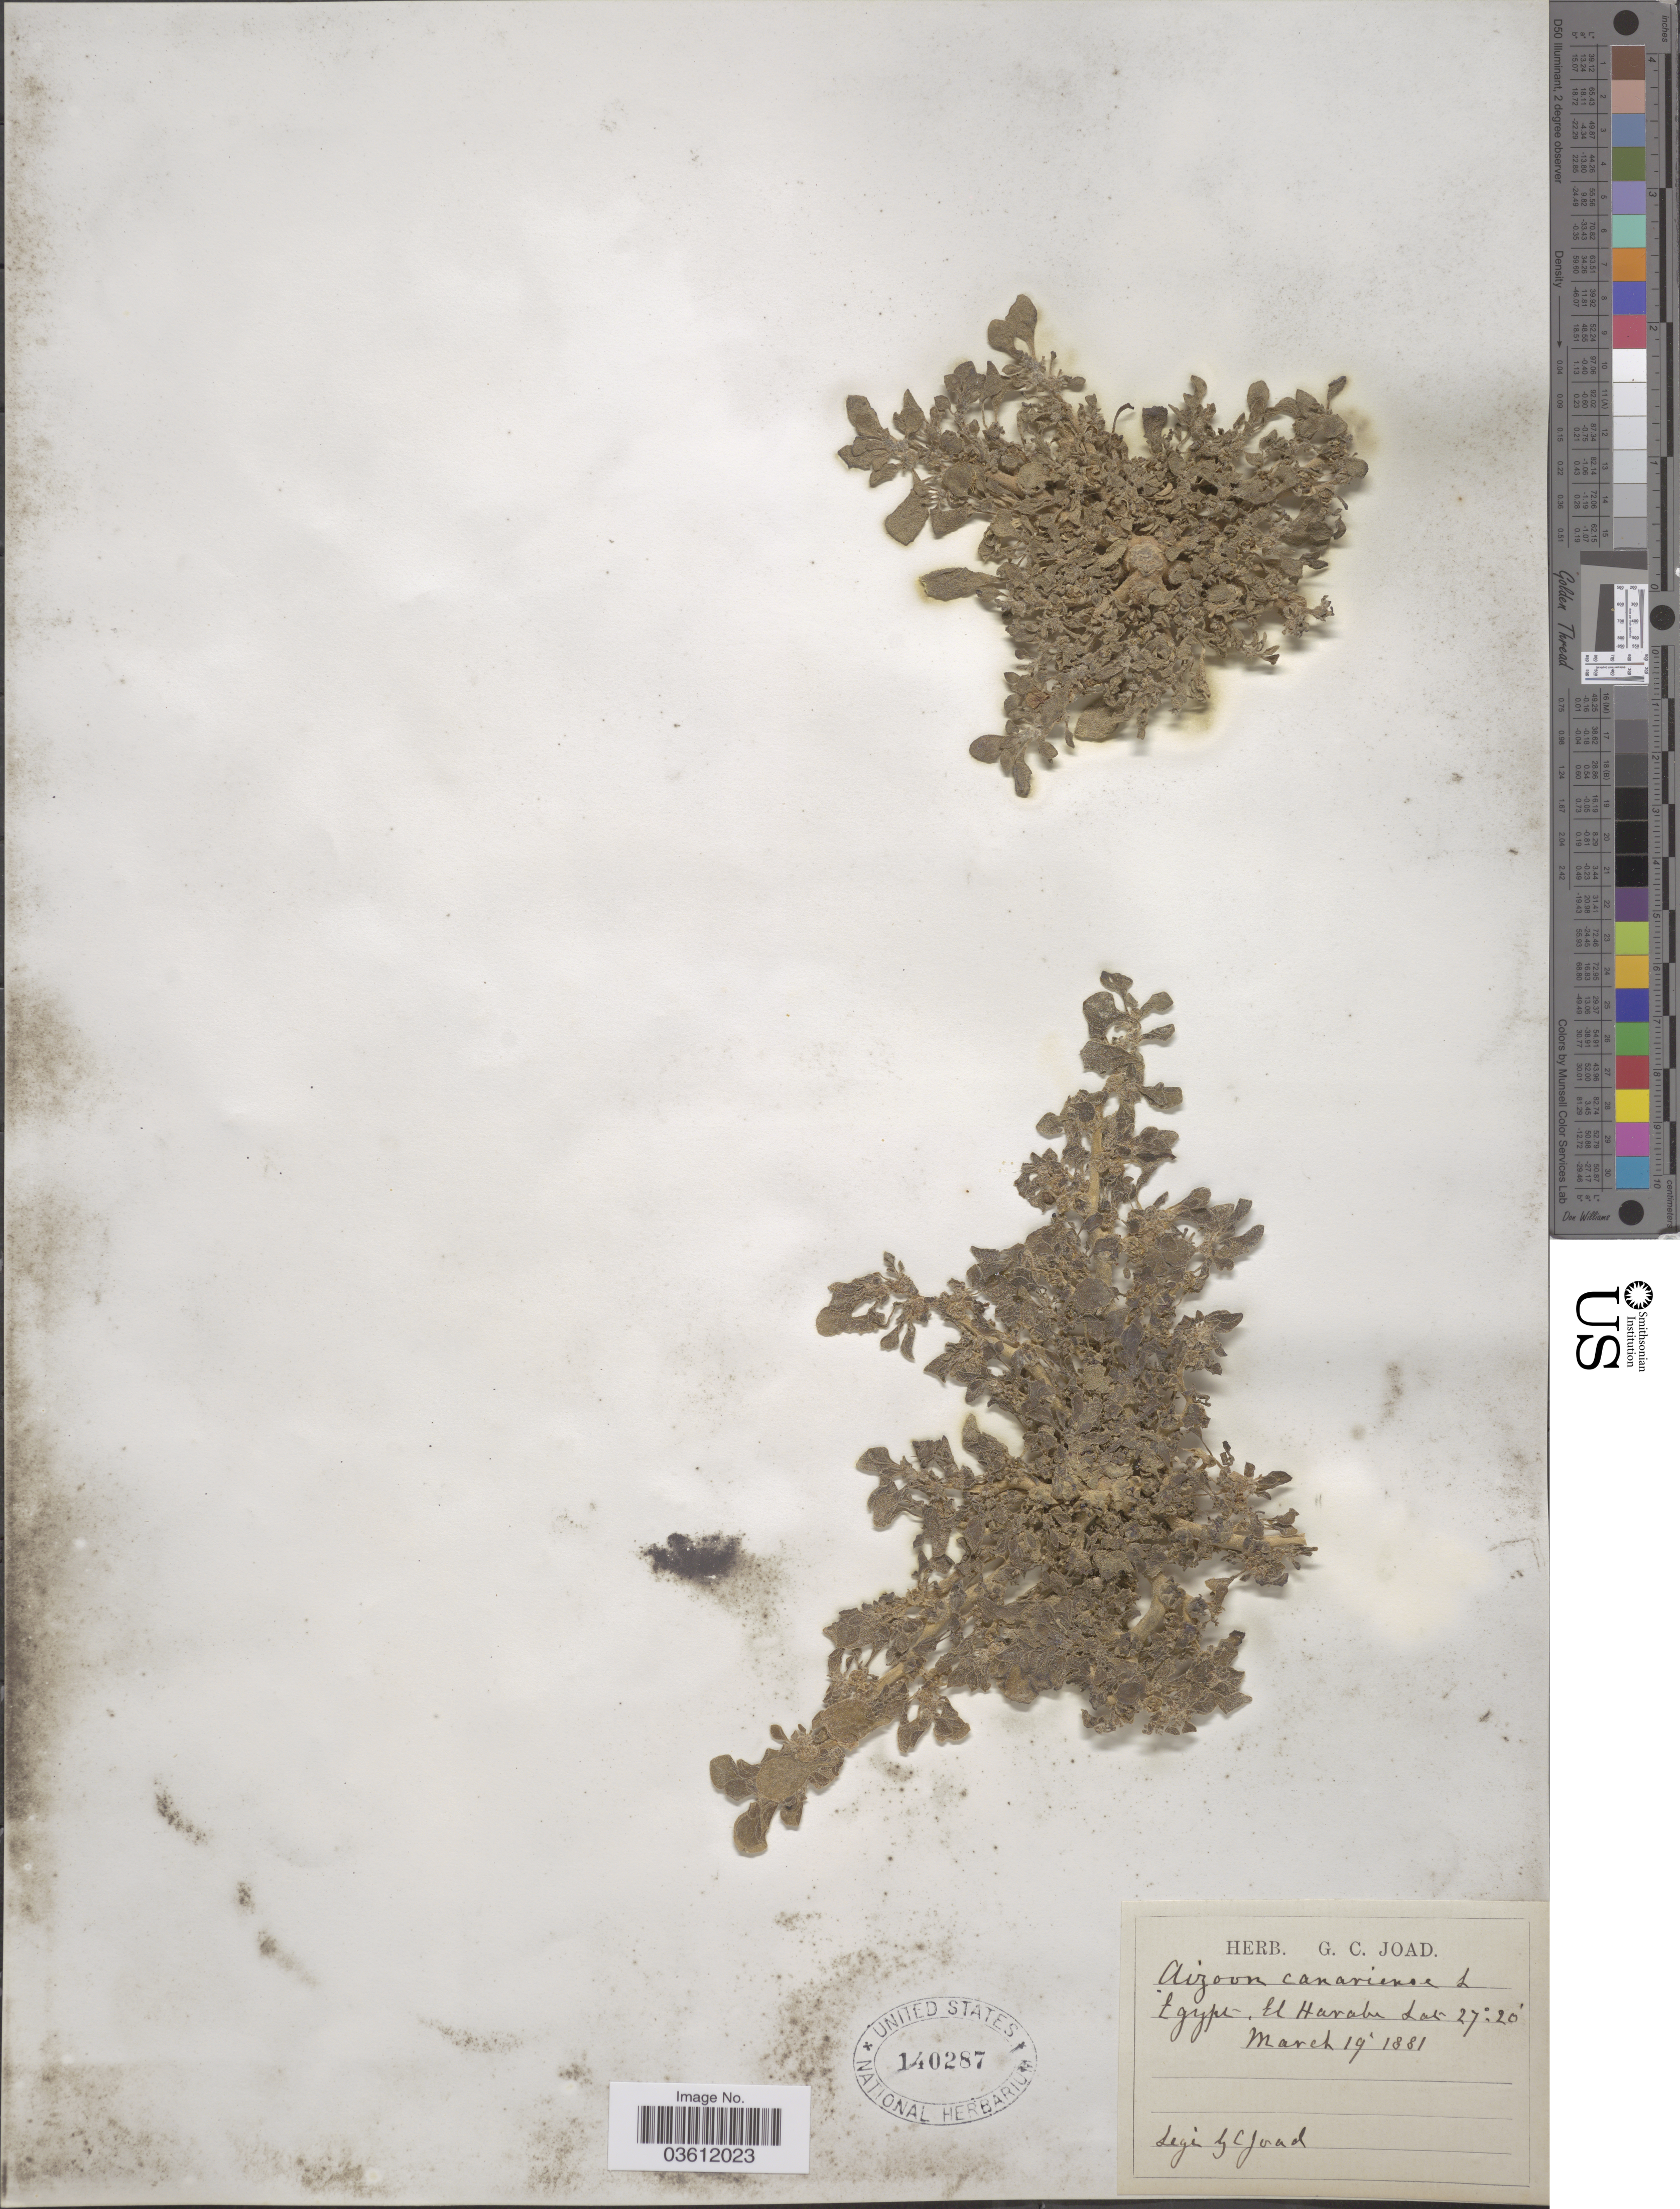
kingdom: Plantae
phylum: Tracheophyta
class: Magnoliopsida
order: Caryophyllales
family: Aizoaceae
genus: Aizoon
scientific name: Aizoon canariense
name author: L.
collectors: G. Joad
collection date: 1881-03-19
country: Egypt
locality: El Harabu.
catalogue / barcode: US 140287